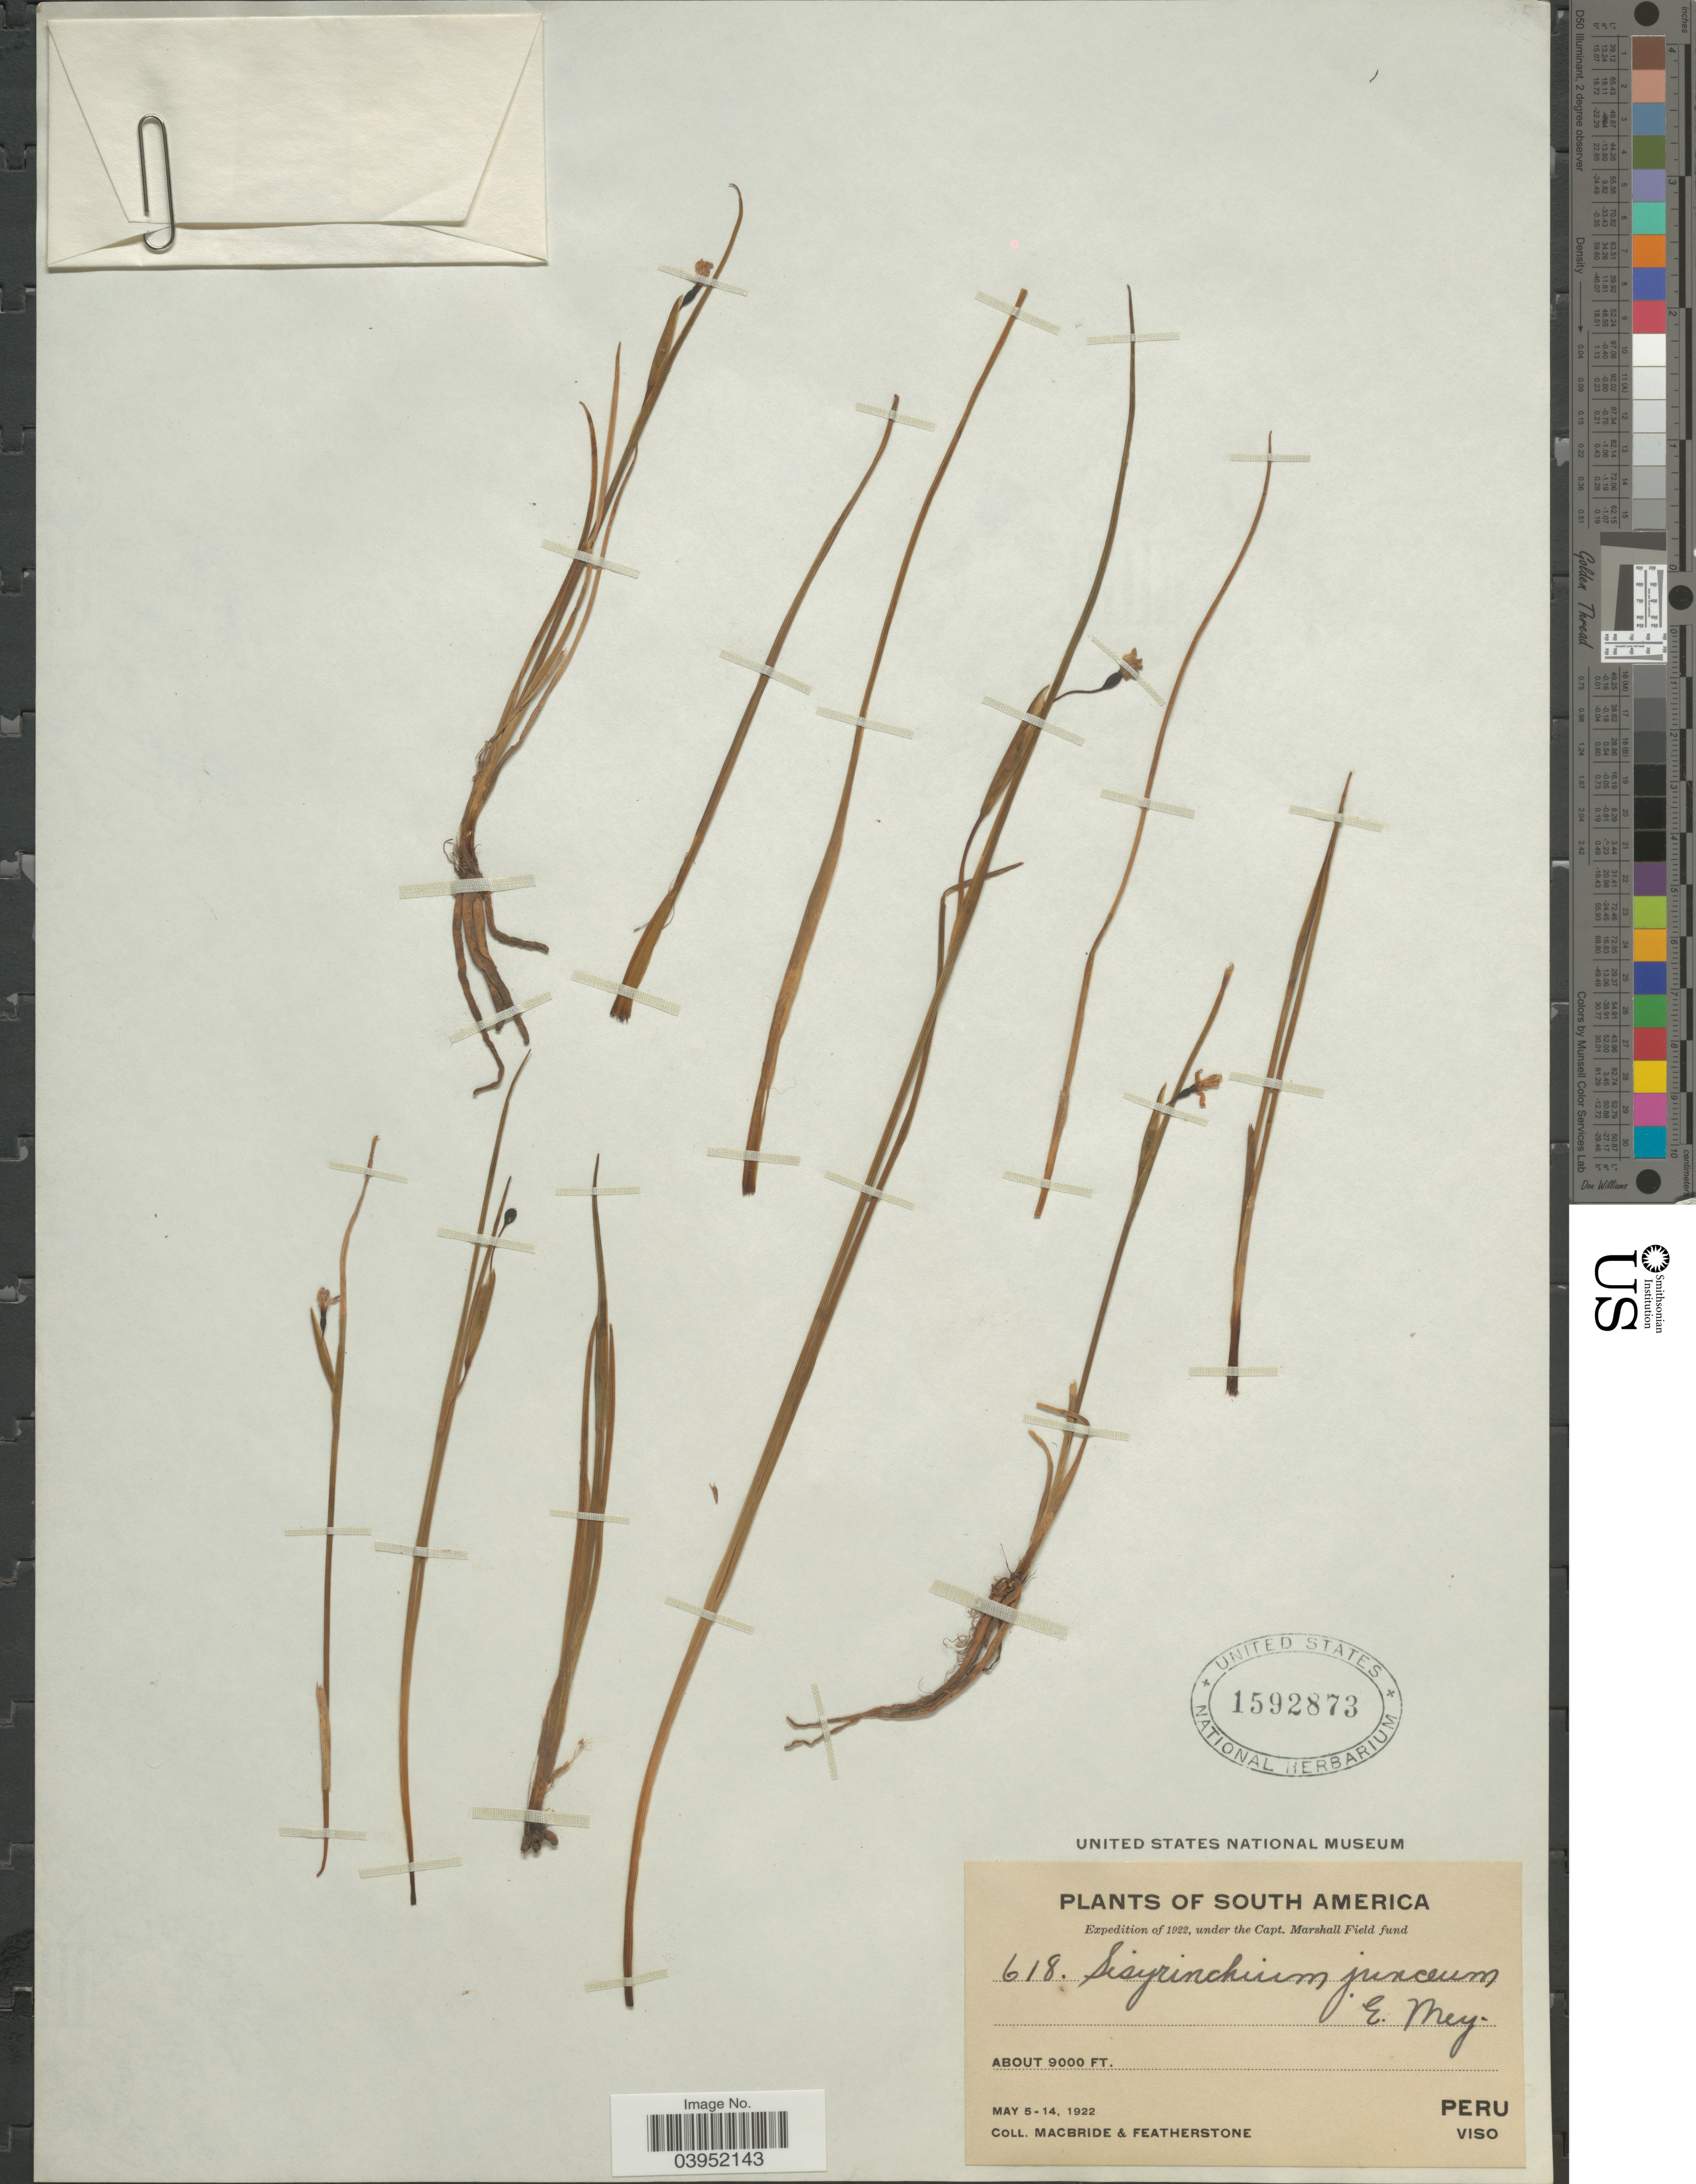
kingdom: Plantae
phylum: Tracheophyta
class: Liliopsida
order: Asparagales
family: Iridaceae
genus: Sisyrinchium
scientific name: Sisyrinchium junceum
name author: E. Mey. ex C. Presl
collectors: Macbride, -- & -. Featherstone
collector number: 618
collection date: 1922-05-05/1922-05-14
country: Peru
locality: Viso.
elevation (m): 2743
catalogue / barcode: US 1592873